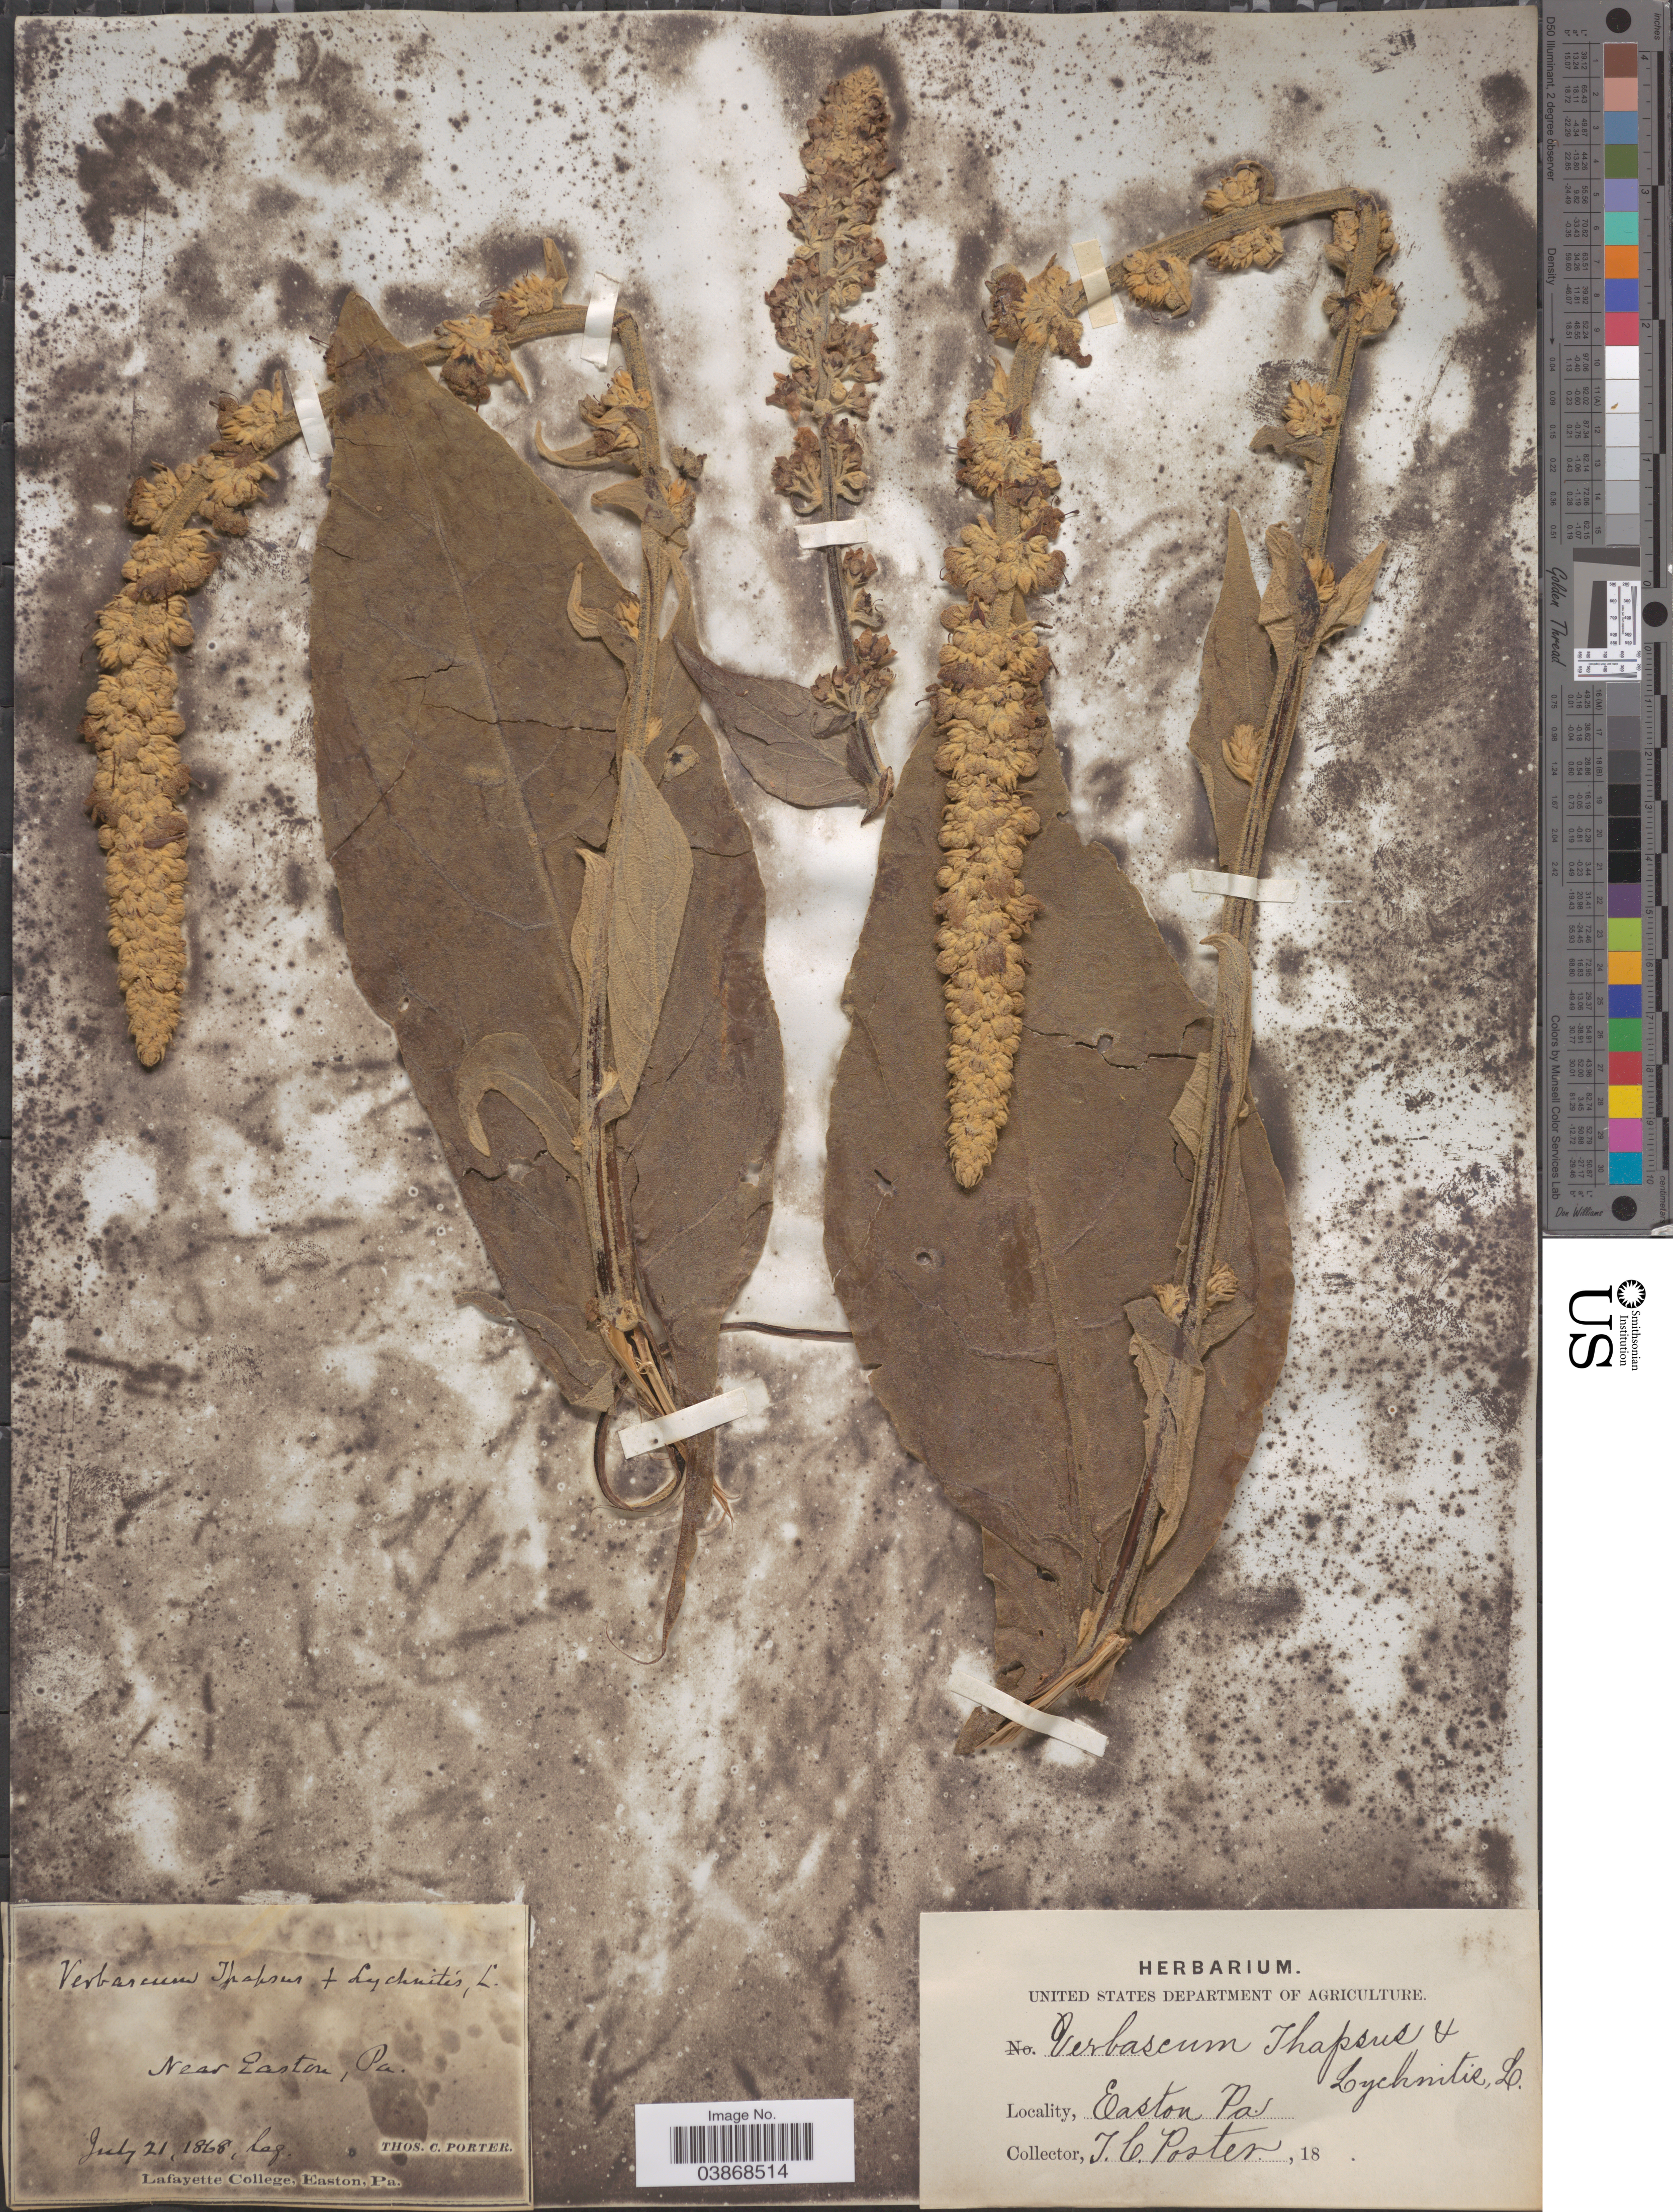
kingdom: Plantae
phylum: Tracheophyta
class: Magnoliopsida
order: Lamiales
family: Scrophulariaceae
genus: Verbascum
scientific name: Verbascum thapsus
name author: L.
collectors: T. Porter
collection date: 1868-07-21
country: United States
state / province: Pennsylvania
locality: Near Easton.